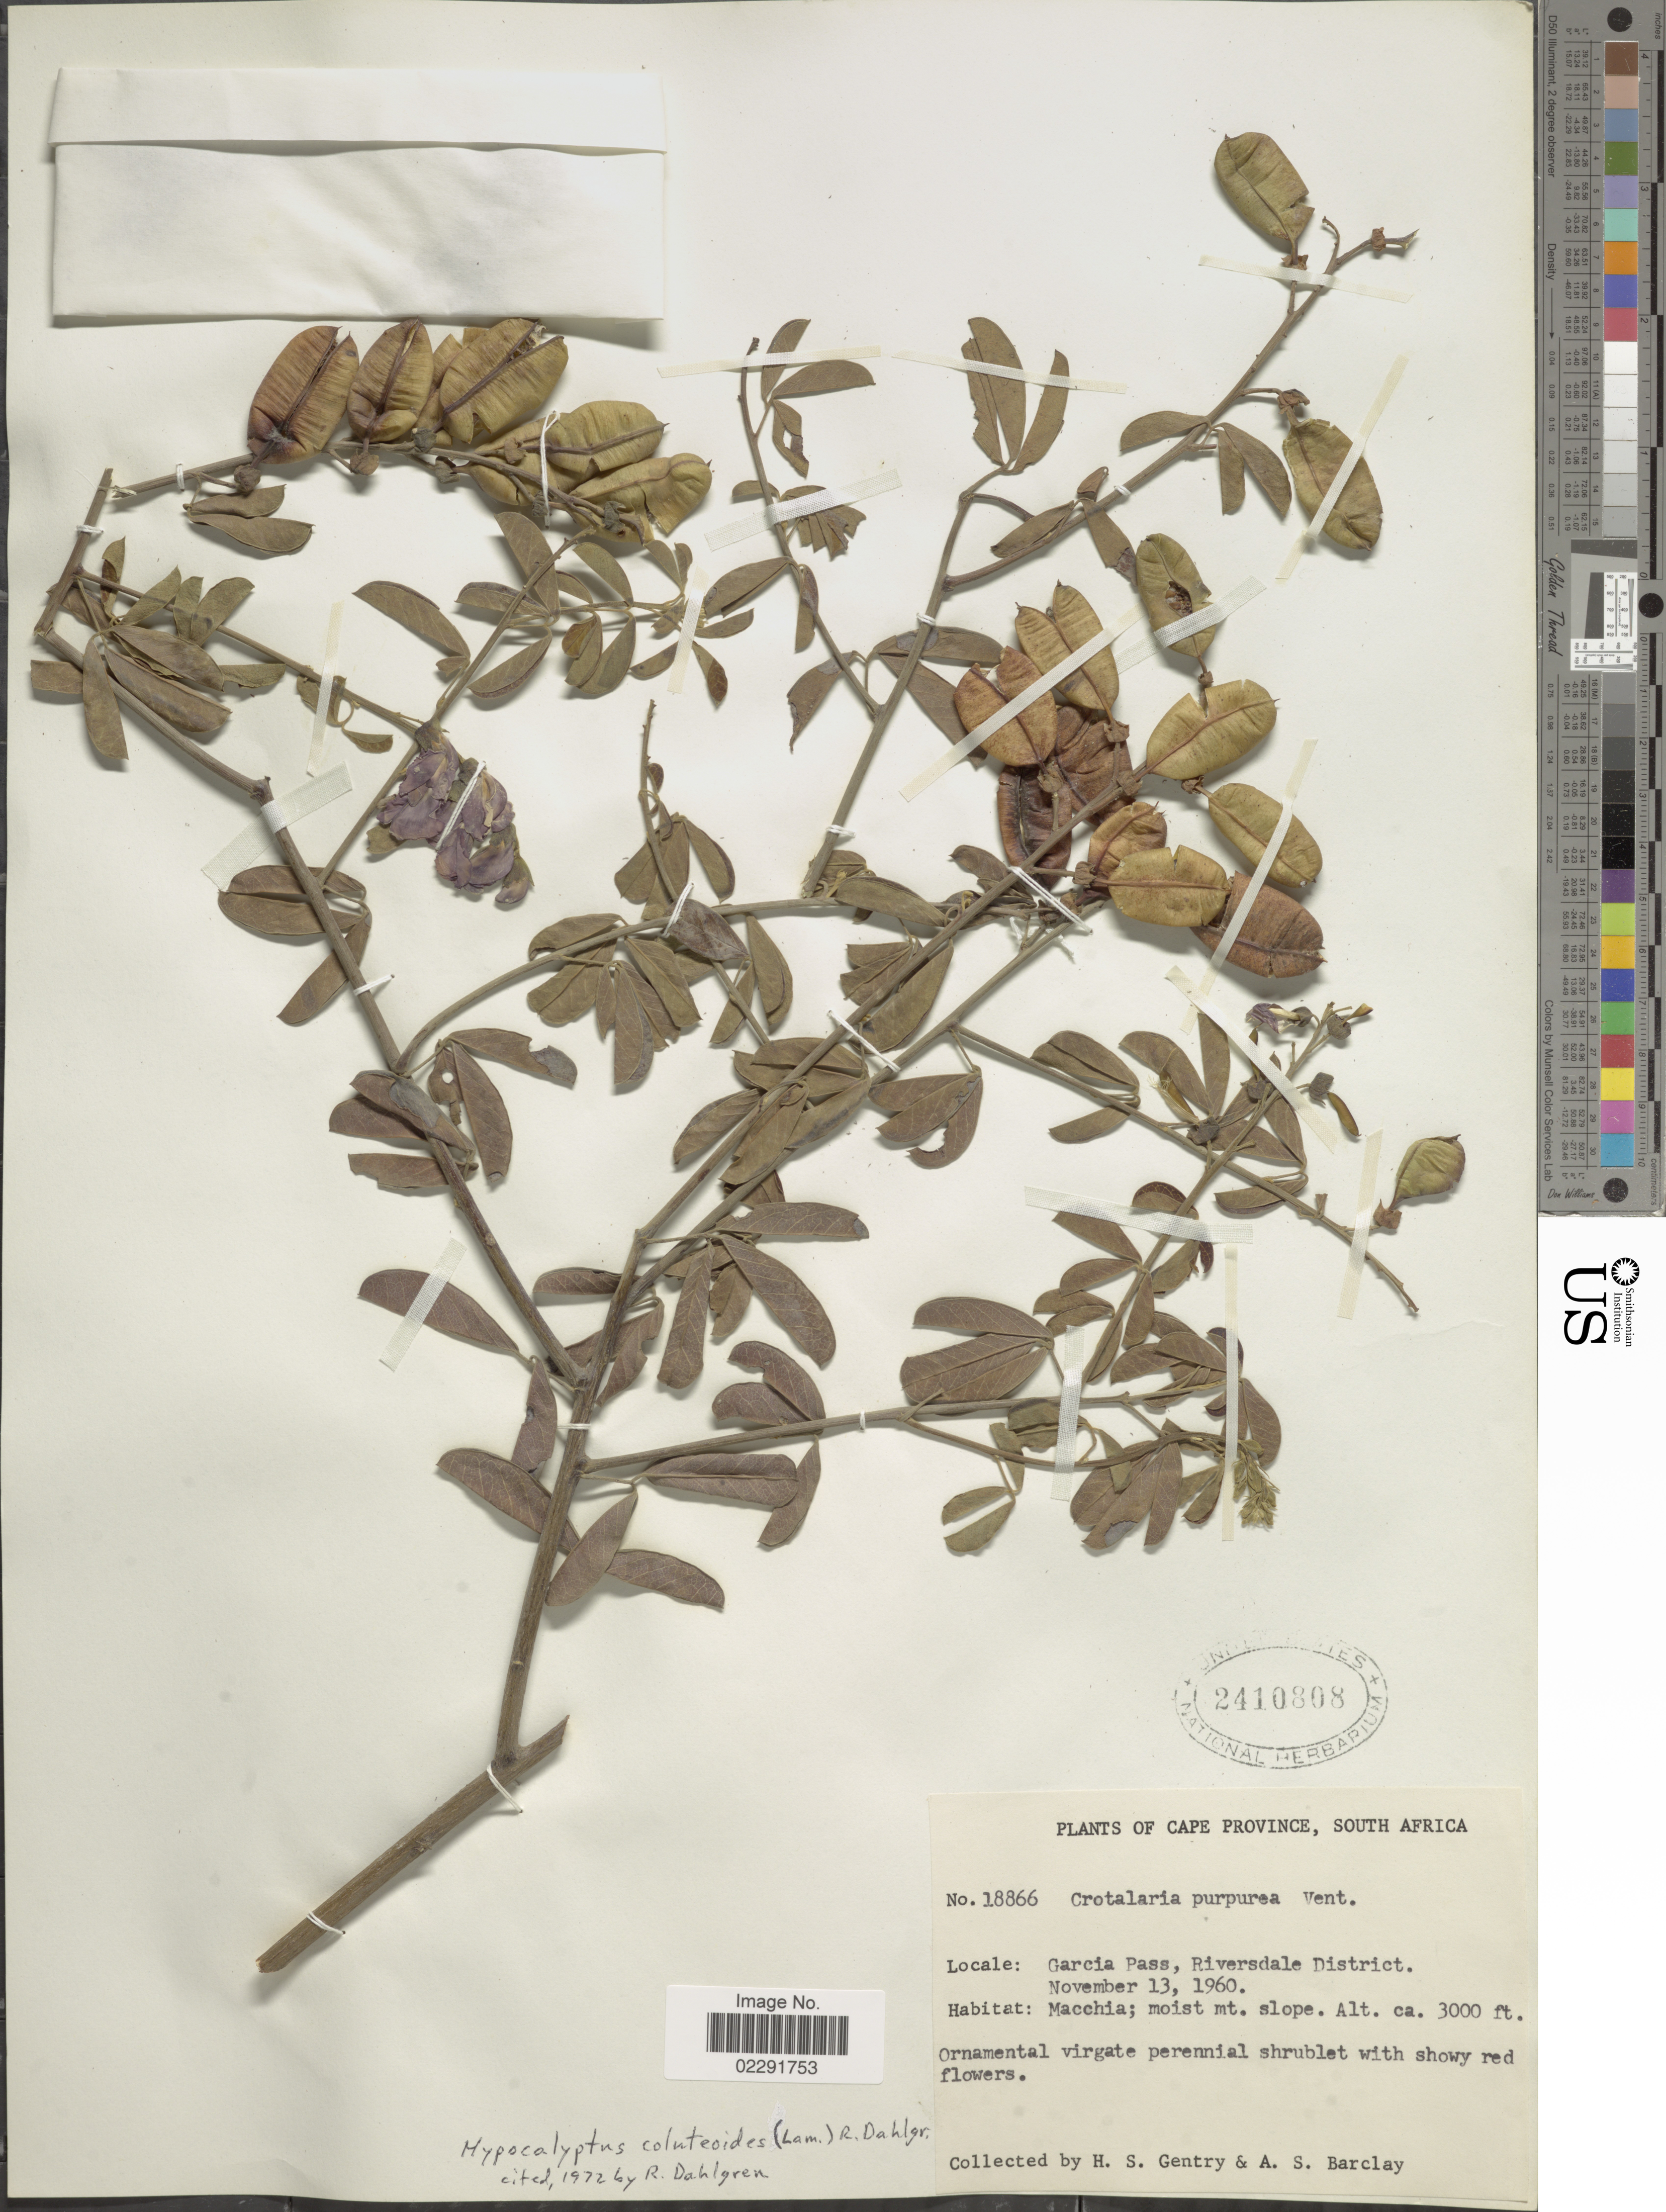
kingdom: Plantae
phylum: Tracheophyta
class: Magnoliopsida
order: Fabales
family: Fabaceae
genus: Hypocalyptus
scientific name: Hypocalyptus coluteoides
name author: (Lam.) R. Dahlgren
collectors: H. S. Gentry & A. S. Barclay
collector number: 18866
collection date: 1960-11-13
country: South Africa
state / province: Western Cape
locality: Garcia Pass, Riversdale District, Macchia; moist mt. slope.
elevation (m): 914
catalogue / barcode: US 2410808